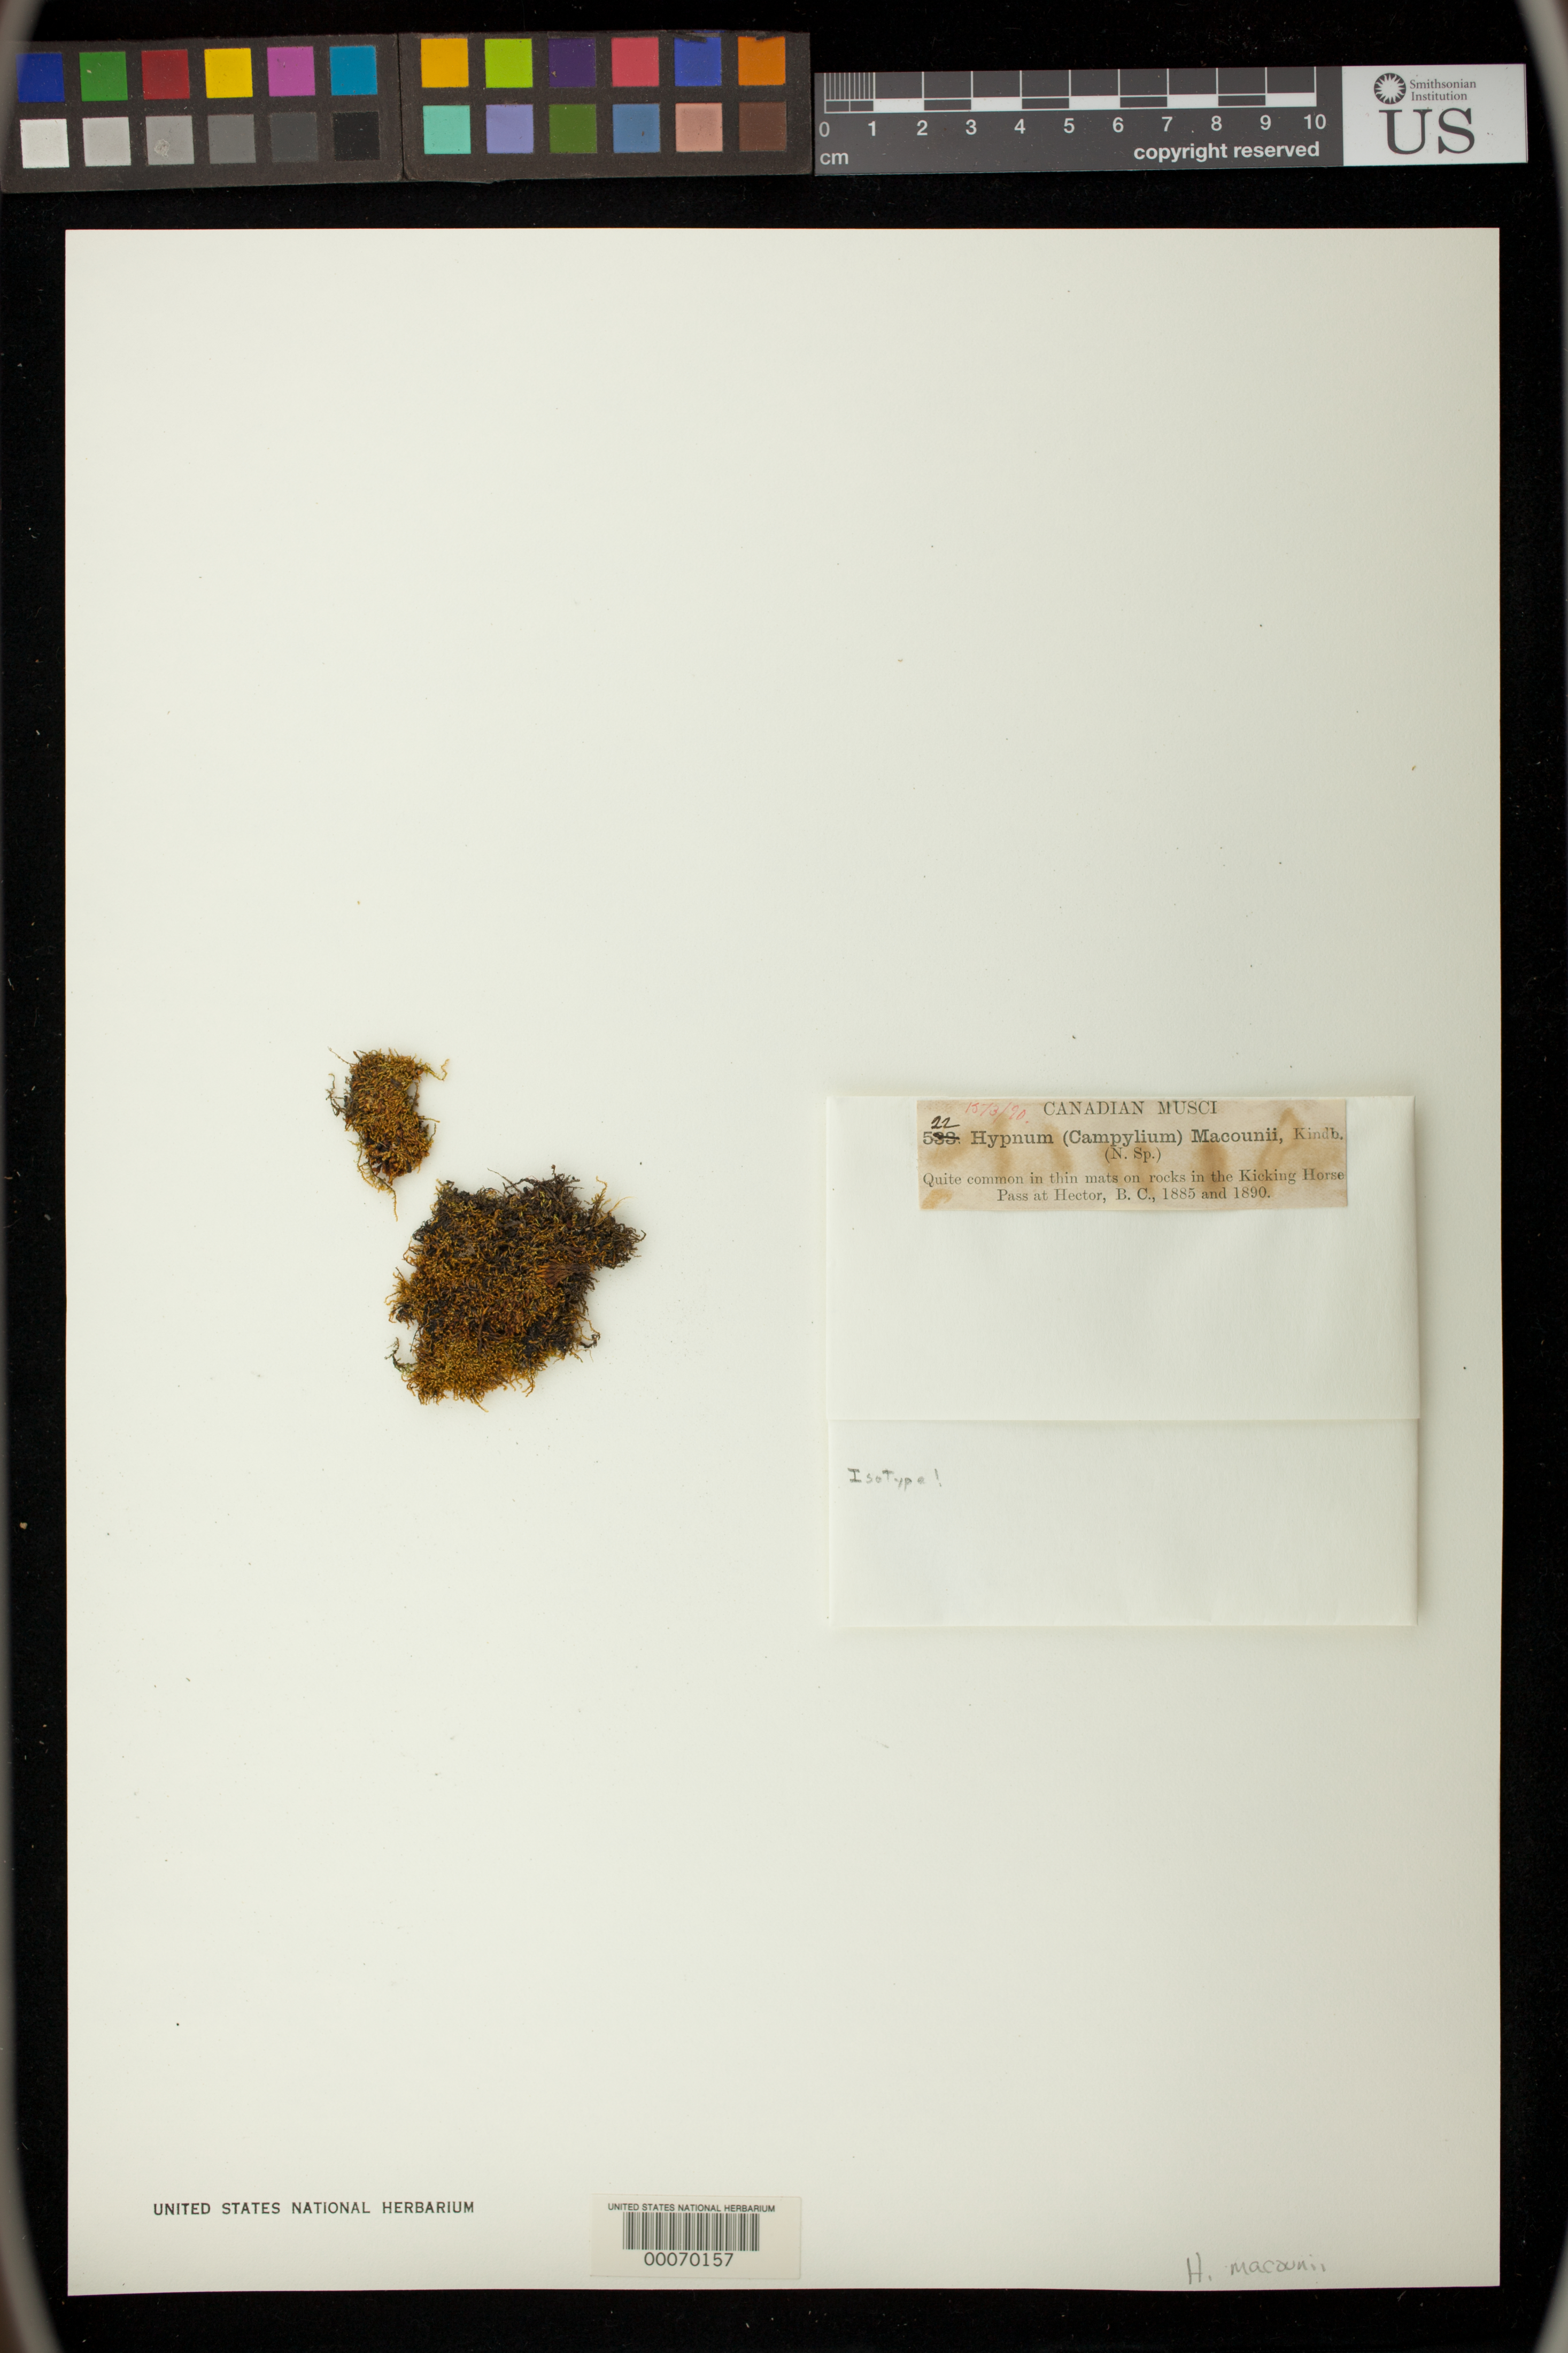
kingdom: Plantae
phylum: Bryophyta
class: Bryopsida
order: Hypnales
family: Hypnaceae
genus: Hypnum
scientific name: Hypnum macounii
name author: Kindb.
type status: Isotype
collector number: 522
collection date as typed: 1885 to -- --- 1890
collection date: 1885/1890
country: Canada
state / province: British Columbia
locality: Kicking Horse Pass at Hector.